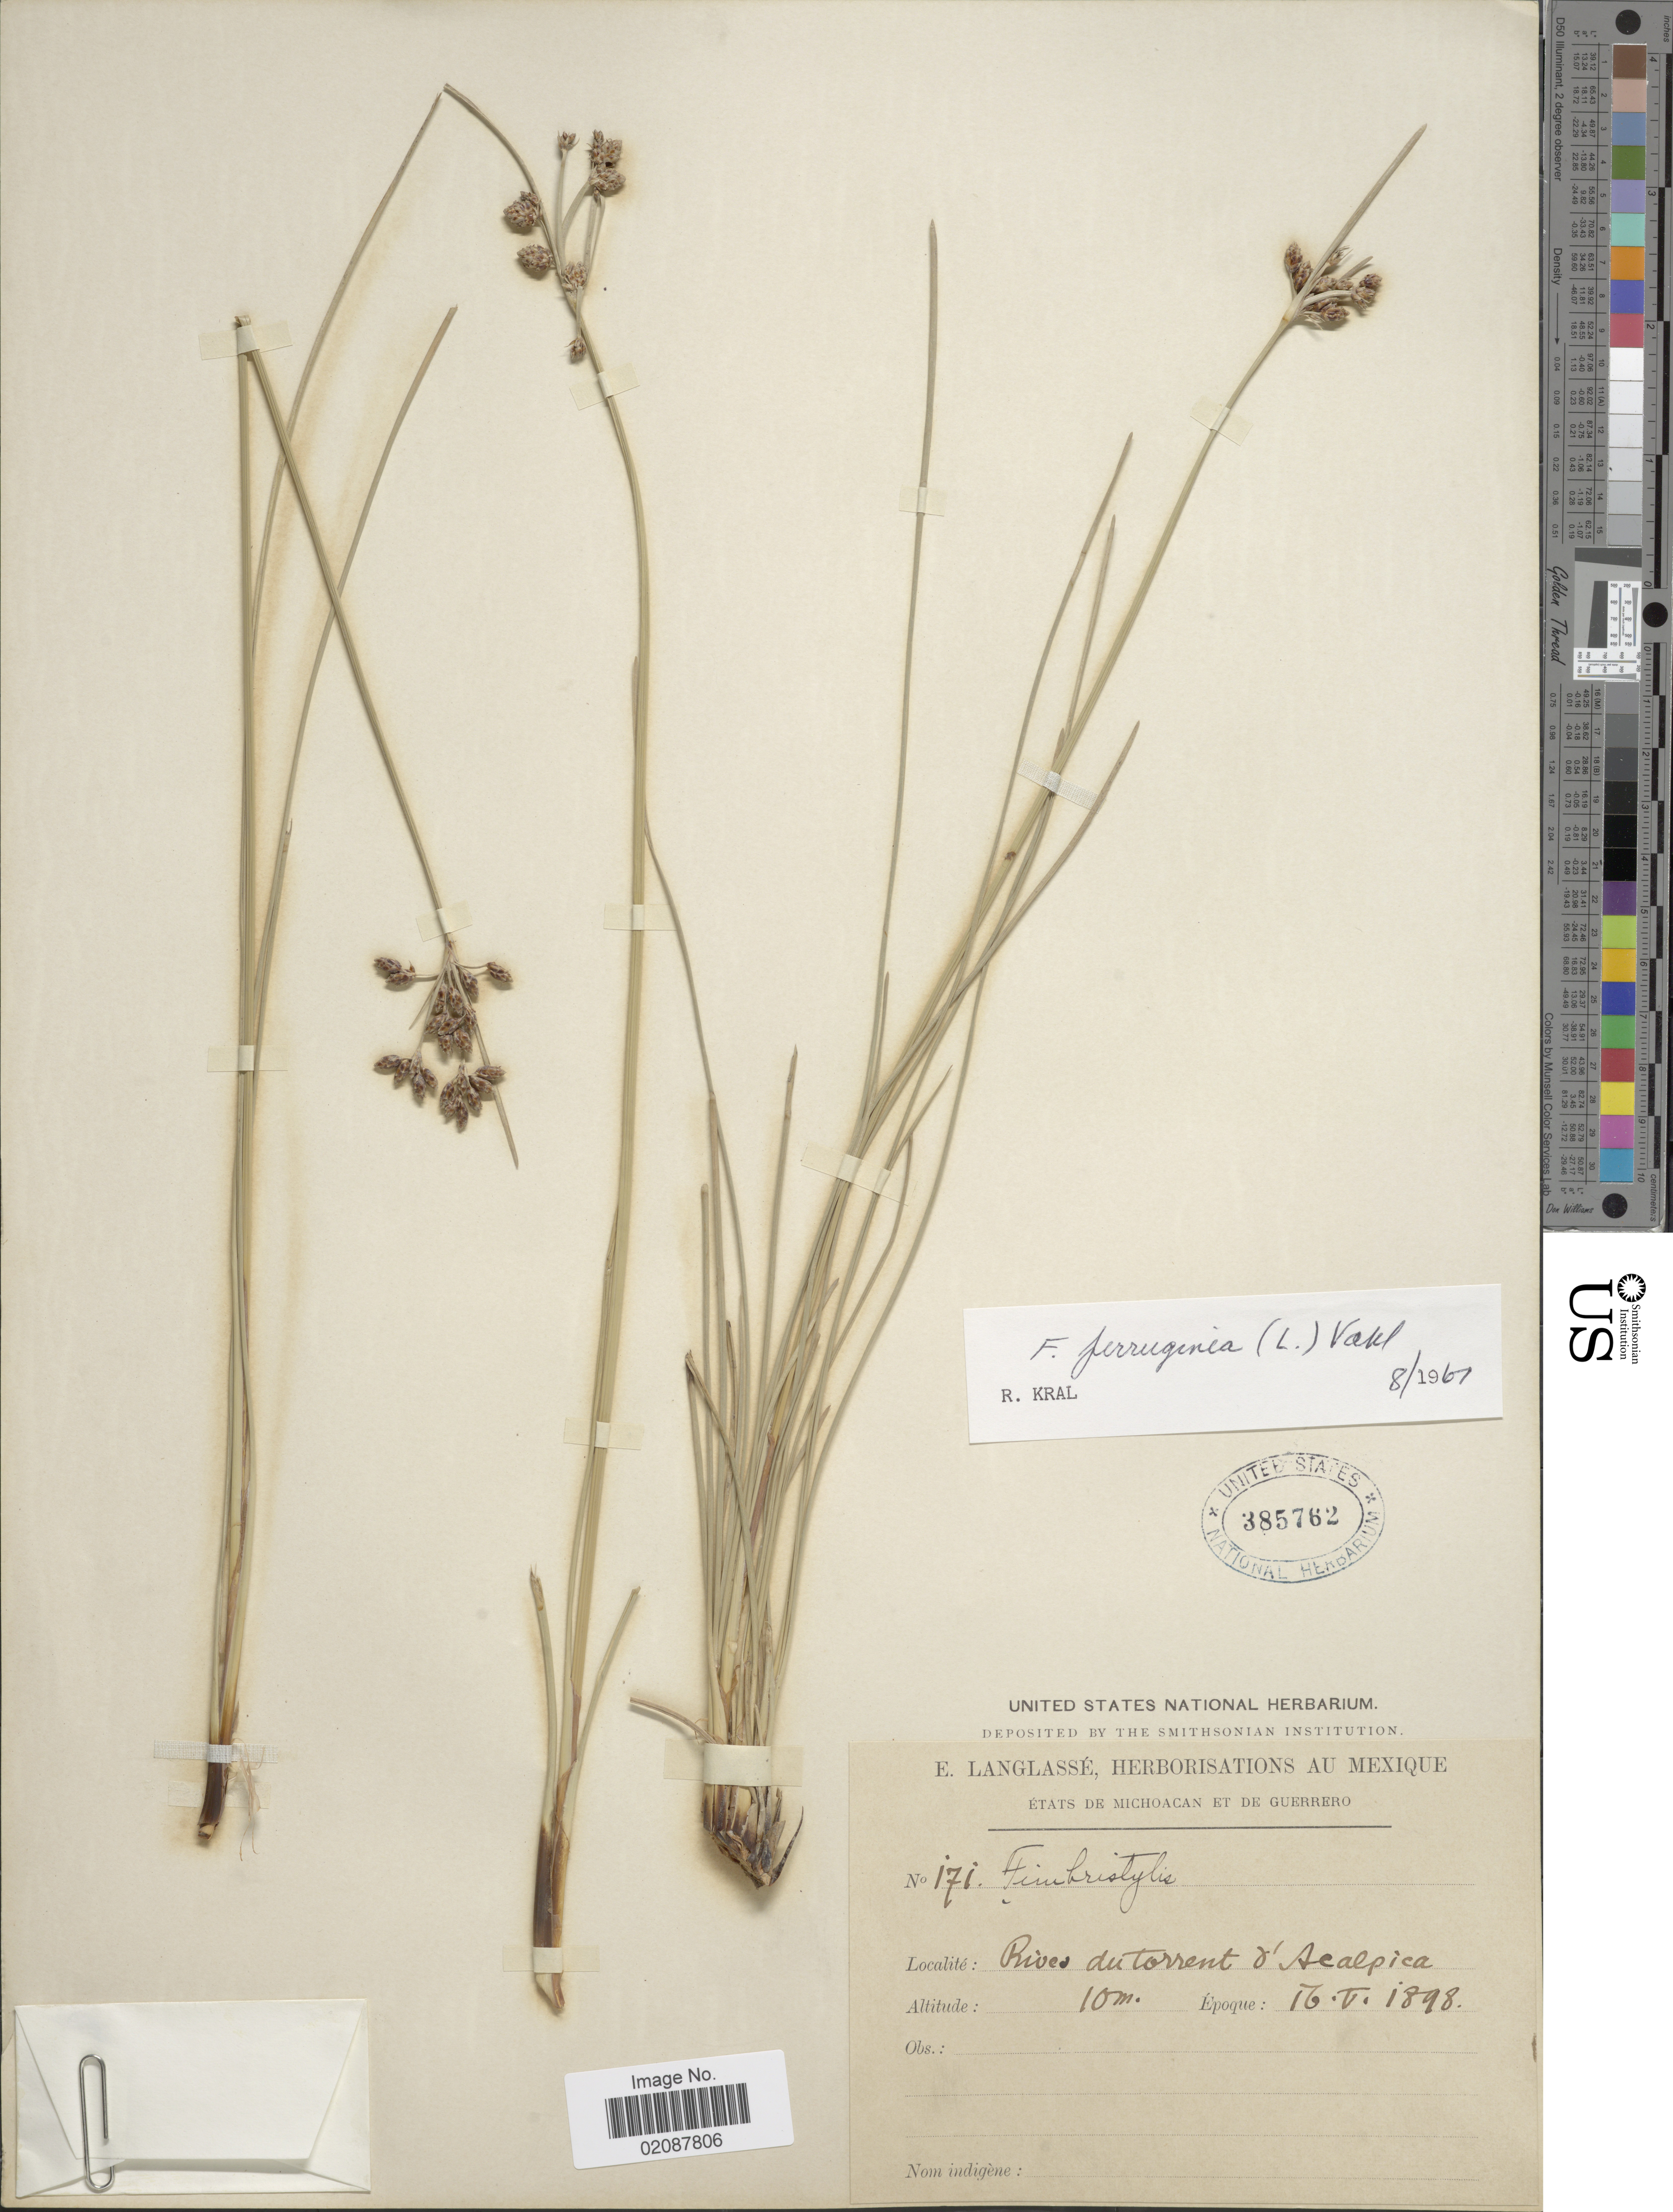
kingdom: Plantae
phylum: Tracheophyta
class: Liliopsida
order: Poales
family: Cyperaceae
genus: Fimbristylis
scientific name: Fimbristylis ferruginea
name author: (L.) Vahl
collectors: E. Langlassé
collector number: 171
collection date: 1898-05-16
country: Mexico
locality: Rives du torrent d'Acalpica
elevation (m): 10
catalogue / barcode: US 385762